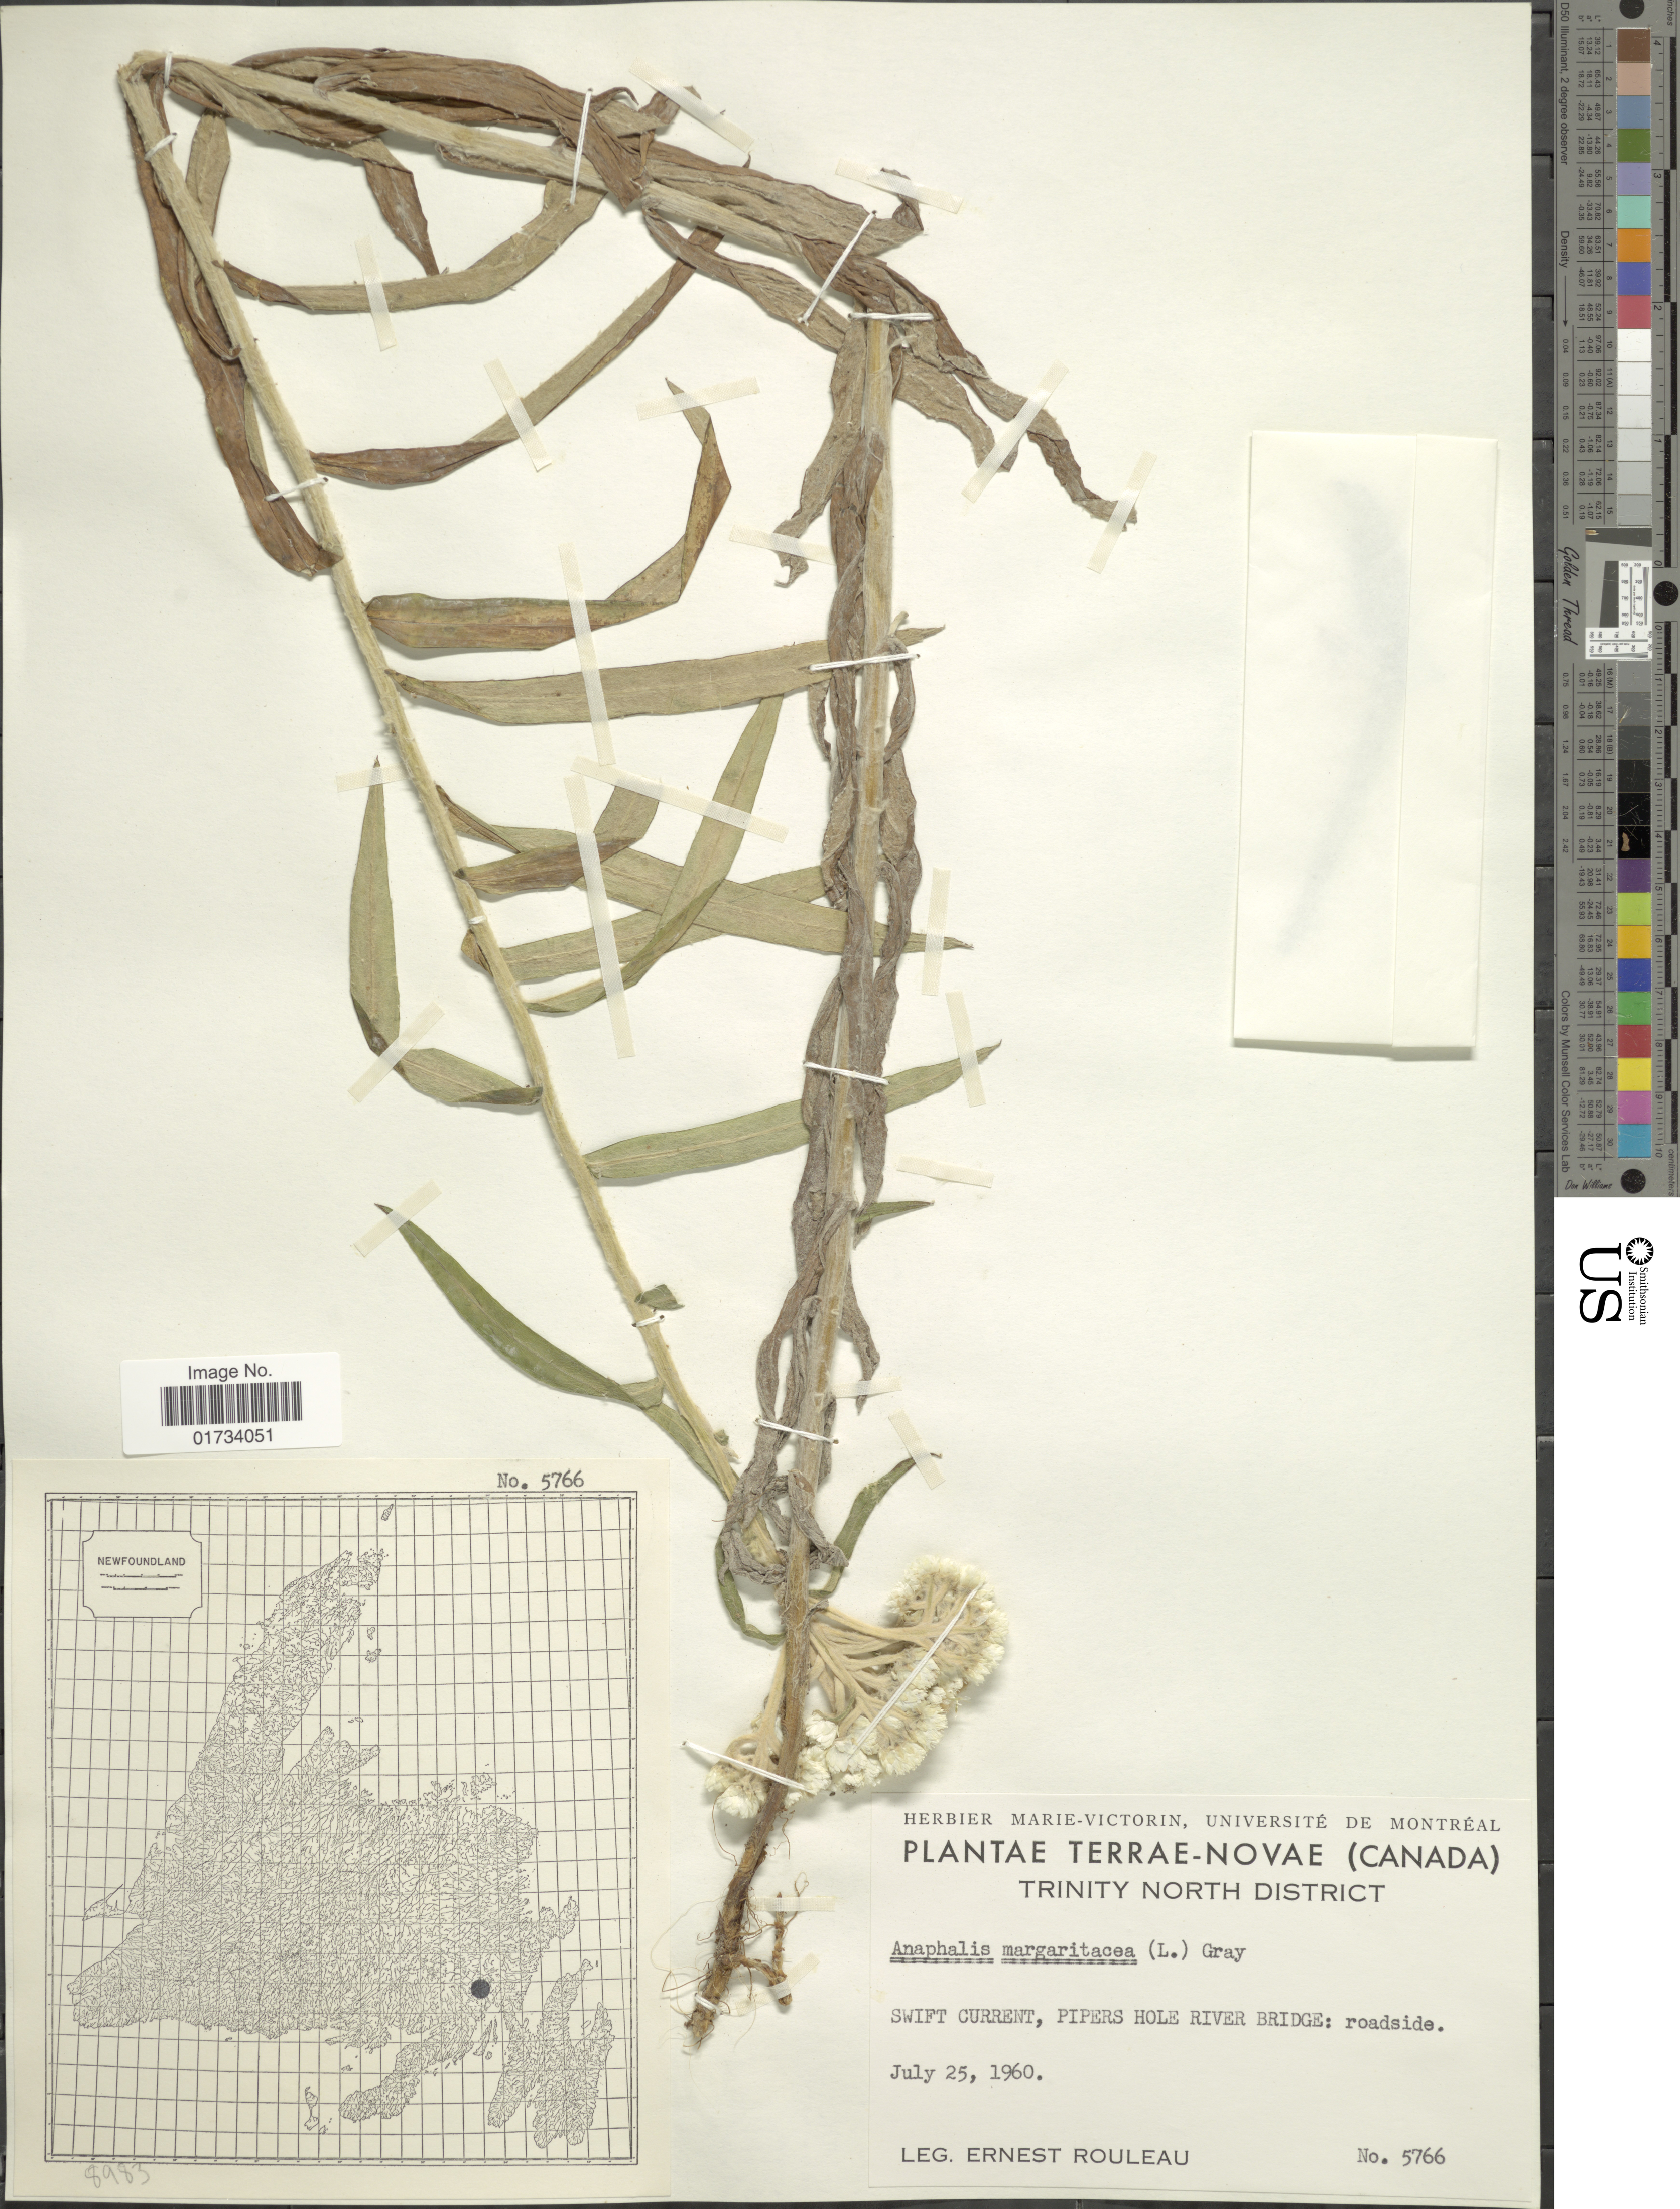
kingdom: Plantae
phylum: Tracheophyta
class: Magnoliopsida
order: Asterales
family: Asteraceae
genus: Anaphalis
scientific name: Anaphalis margaritacea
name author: (L.) Benth. & Hook. f.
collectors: J. Rouleau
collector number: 5766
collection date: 1960-07-25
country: Canada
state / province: Newfoundland and Labrador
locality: Trinity North District, Swift Current, Pipers Hole River Bridge: roadside